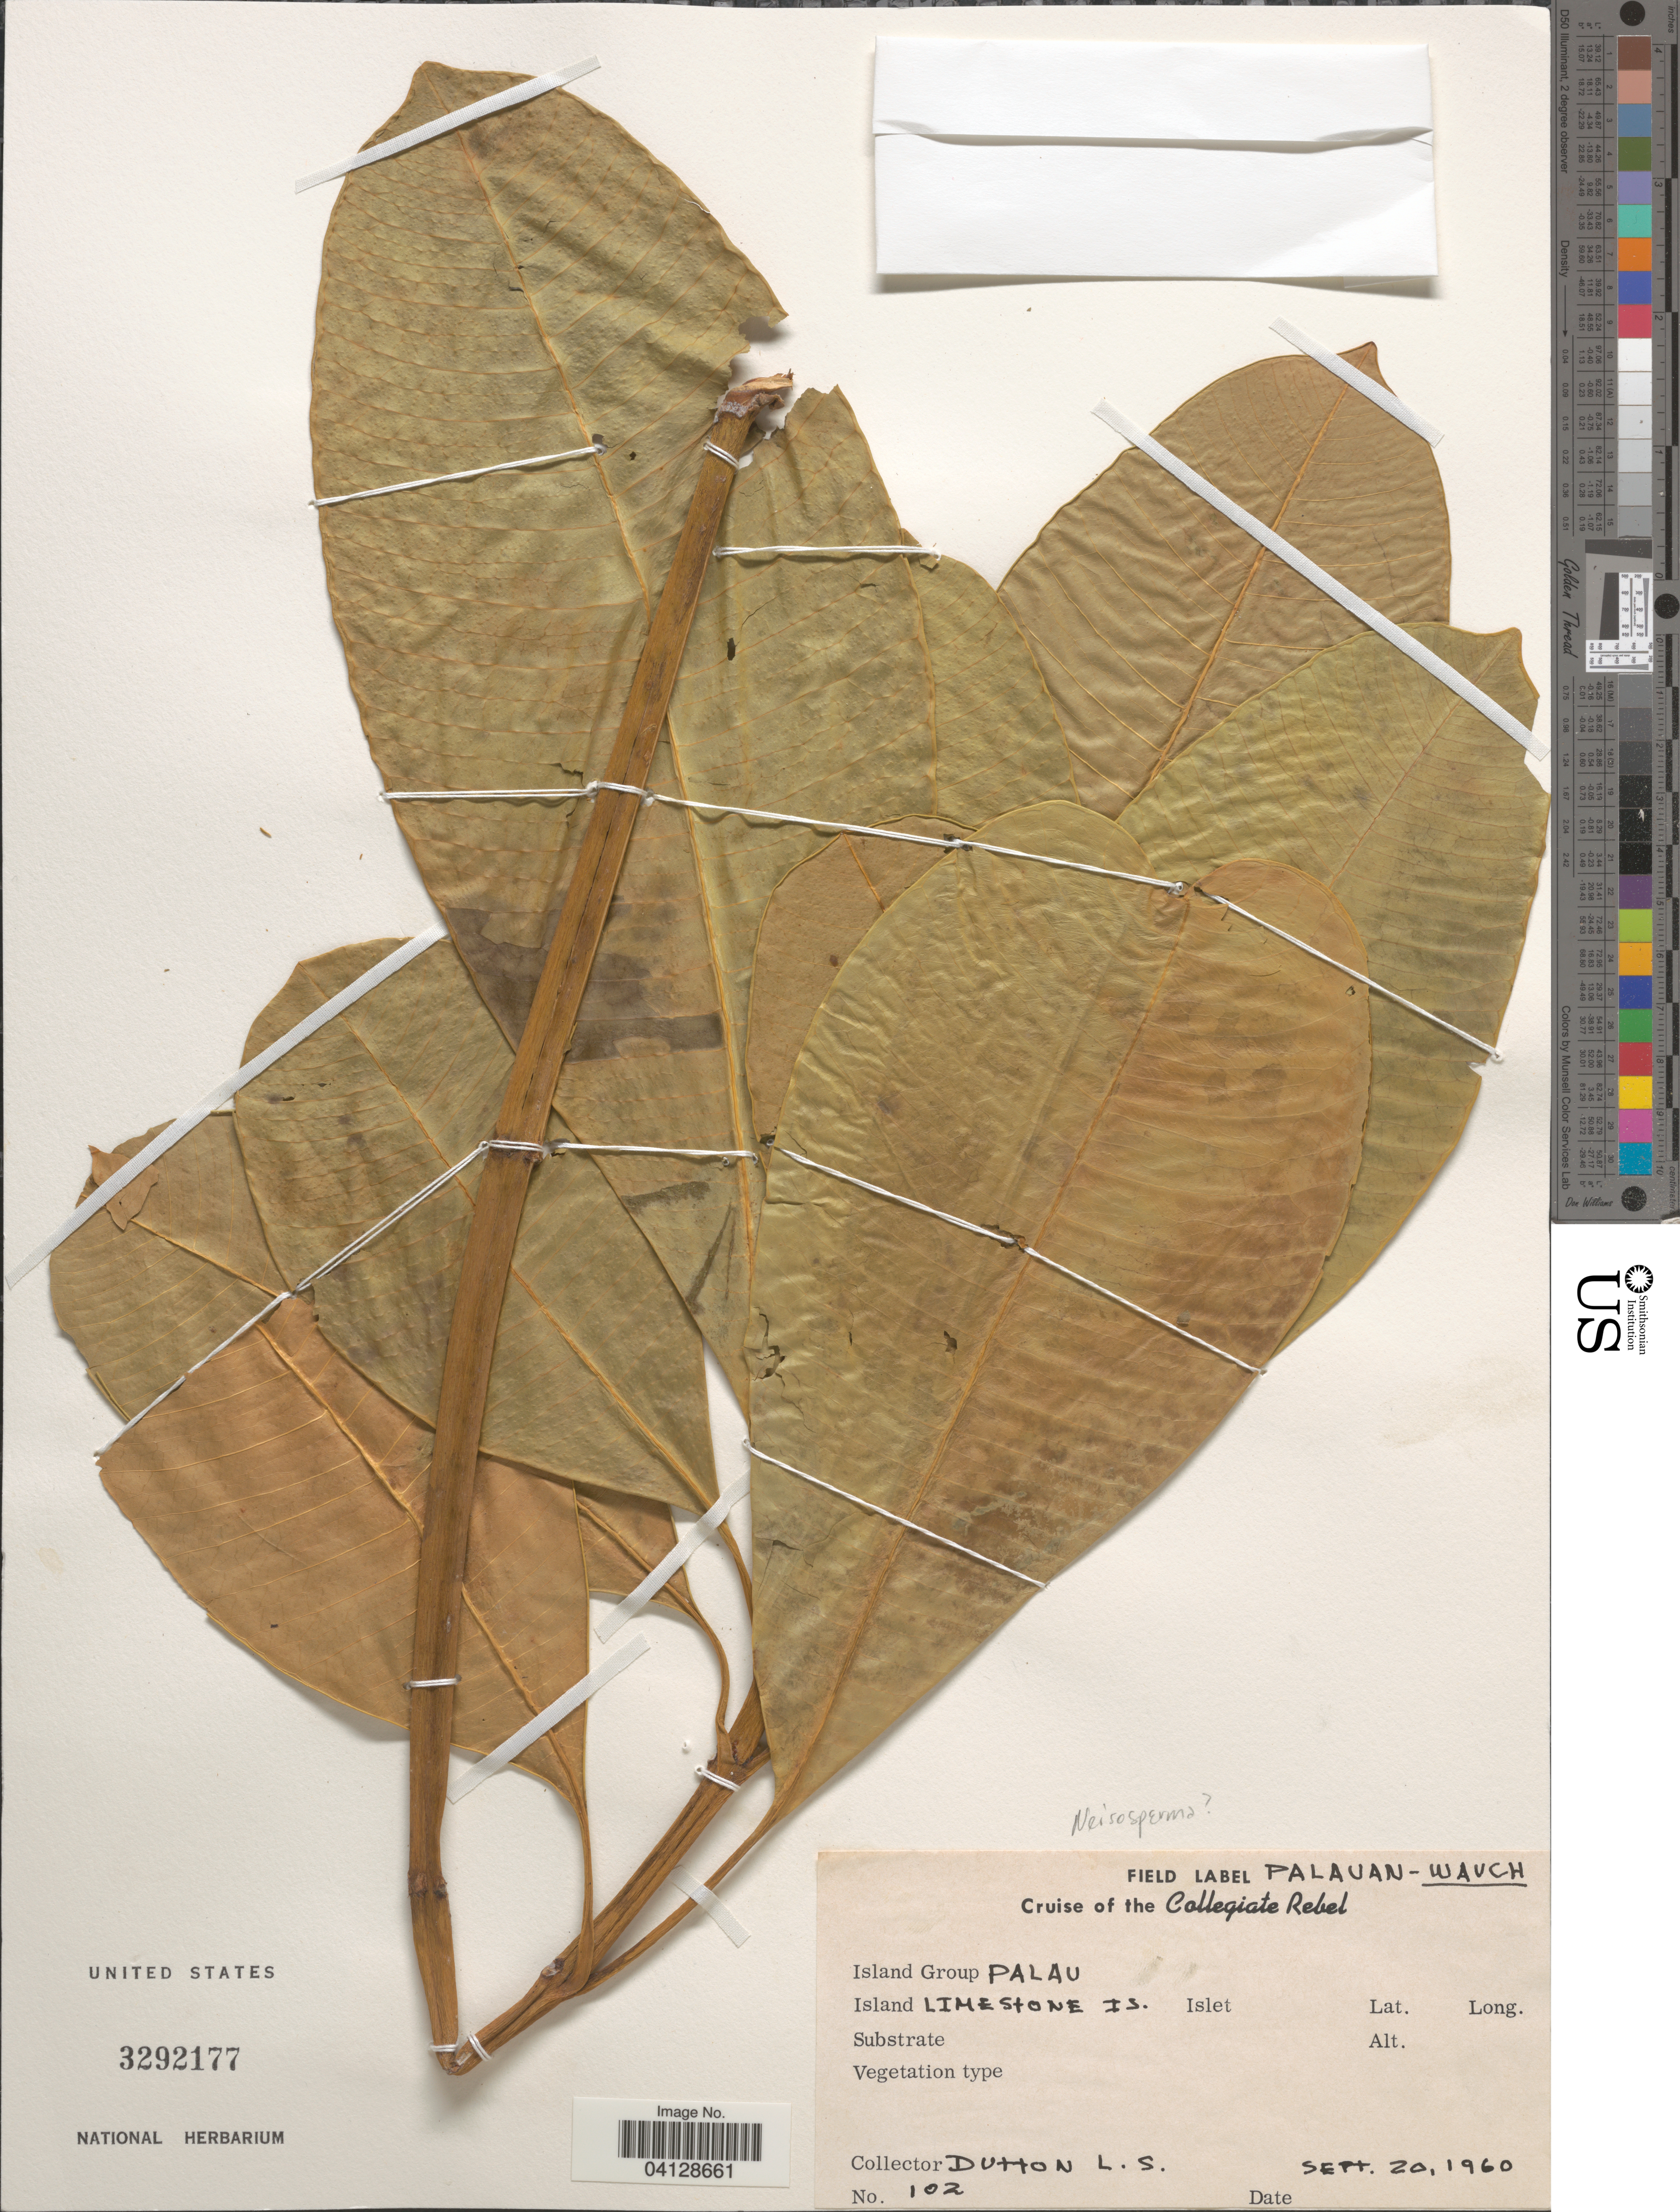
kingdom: Plantae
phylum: Tracheophyta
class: Magnoliopsida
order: Gentianales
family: Apocynaceae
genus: Neisosperma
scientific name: Neisosperma sp.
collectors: L. Dutton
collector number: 102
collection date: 1960-09-20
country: Palau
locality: Cruise of the Collegiate Rebel. Island Group Palau. Island Limestone Is.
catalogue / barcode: US 3292177